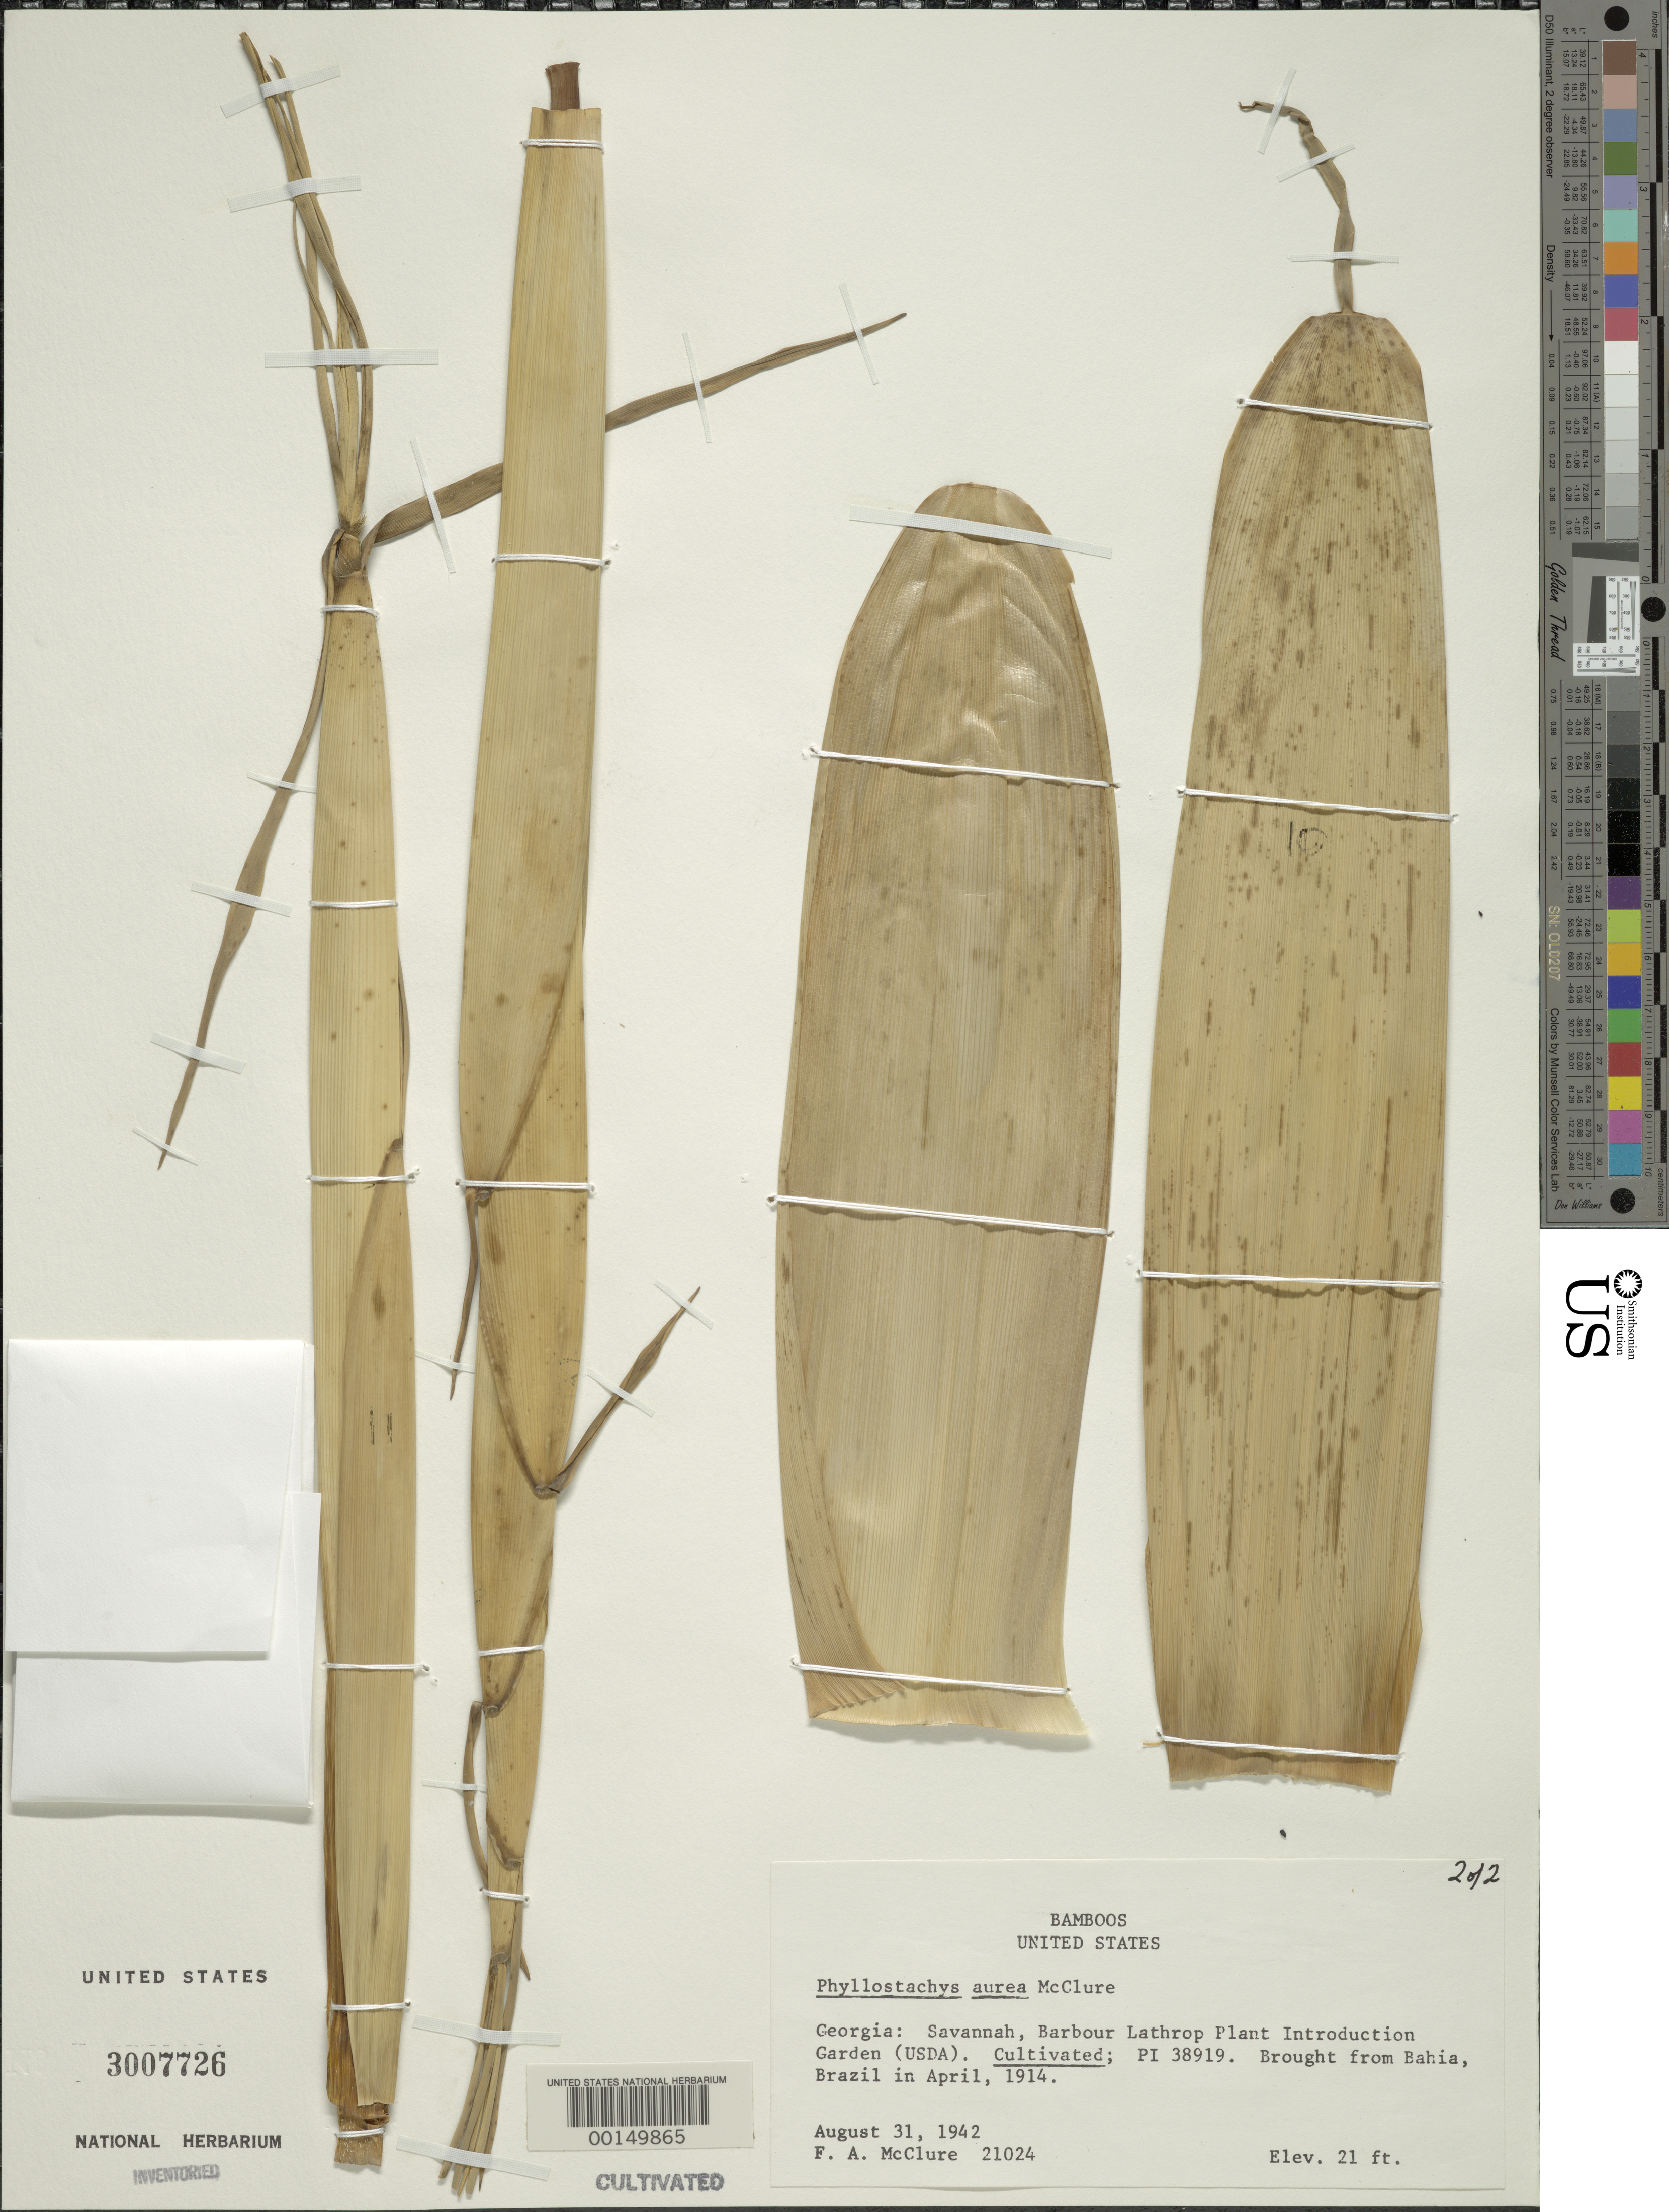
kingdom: Plantae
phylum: Tracheophyta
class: Liliopsida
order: Poales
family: Poaceae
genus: Phyllostachys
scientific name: Phyllostachys aurea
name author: Rivière & C. Rivière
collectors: F. A. McClure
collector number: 21024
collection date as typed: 31 Aug 1942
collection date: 1942-08-31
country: United States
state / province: Georgia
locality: Savannah, barbour lathrop plant intro, garden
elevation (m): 6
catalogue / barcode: US 3007726